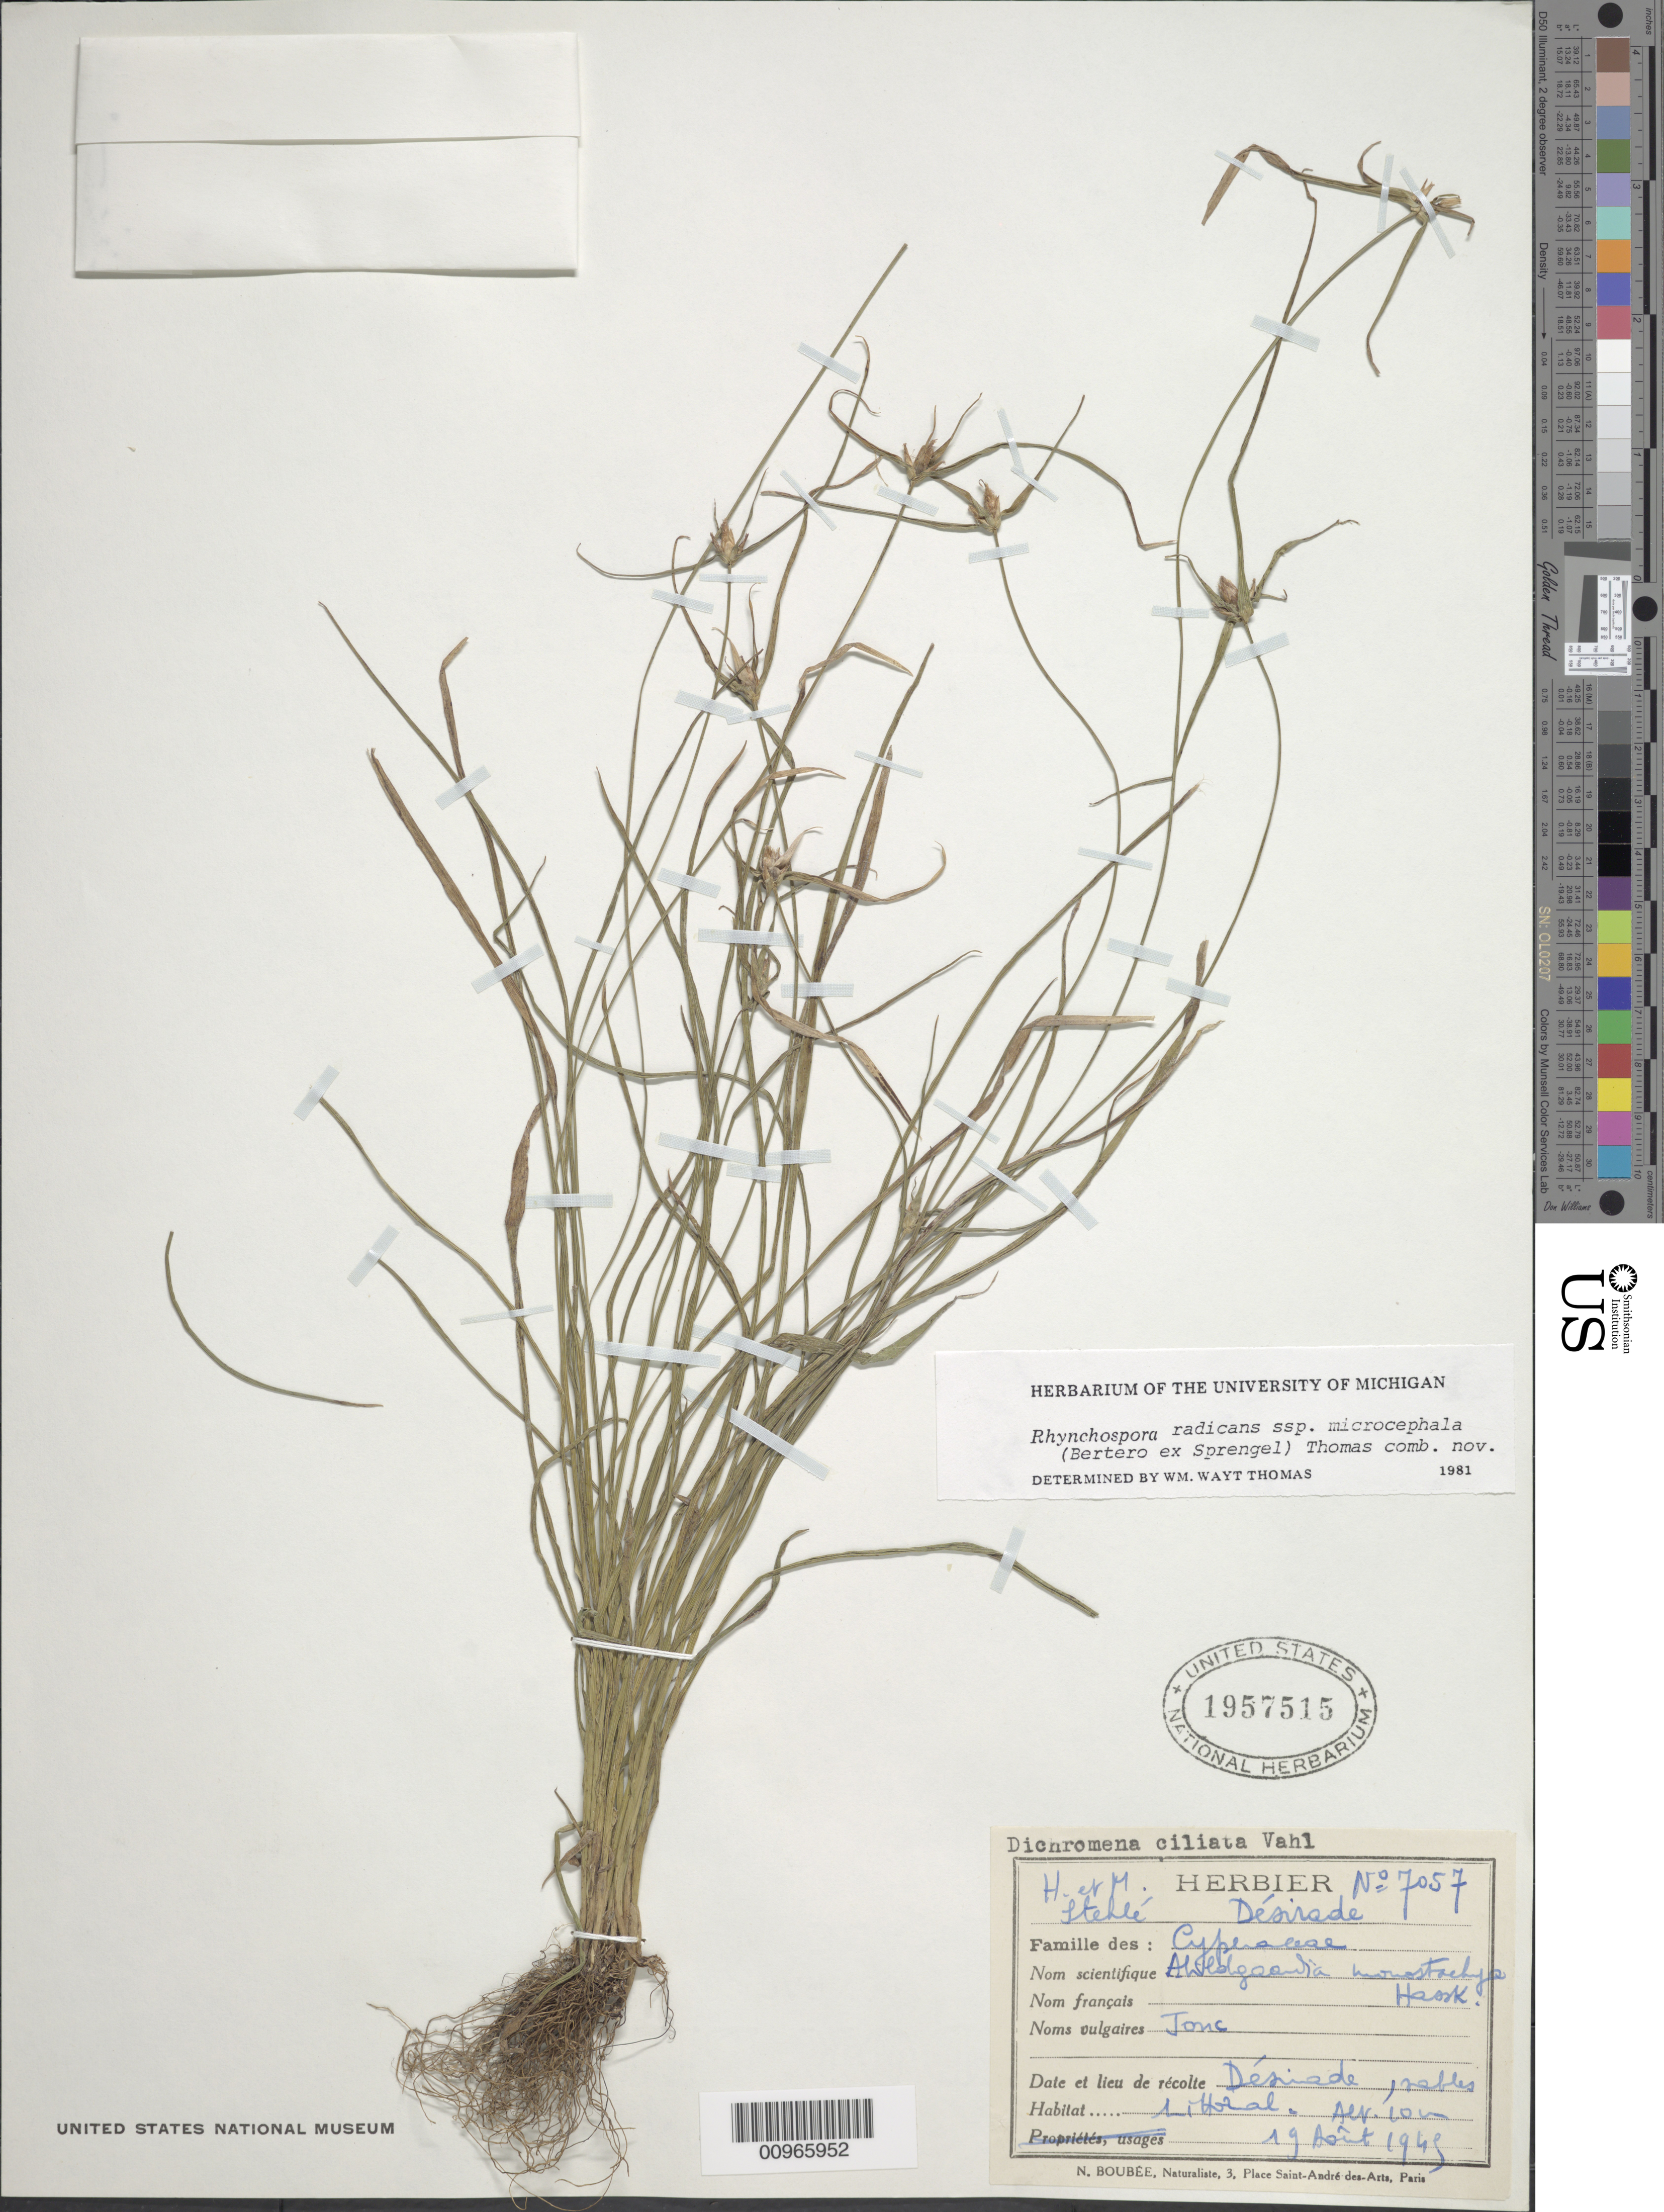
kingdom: Plantae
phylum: Tracheophyta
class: Liliopsida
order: Poales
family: Cyperaceae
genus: Rhynchospora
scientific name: Rhynchospora radicans subsp. microcephala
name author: (Bertero ex Spreng.) W.W. Thomas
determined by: Thomas, W. W., (NY), New York Botanical Garden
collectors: H. Stehlé & M. Stehlé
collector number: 7057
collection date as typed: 19 Aug 1945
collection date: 1945-08-19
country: Guadeloupe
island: La Désirade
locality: Désirade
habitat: Sables littoral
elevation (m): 10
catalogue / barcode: US 1957515